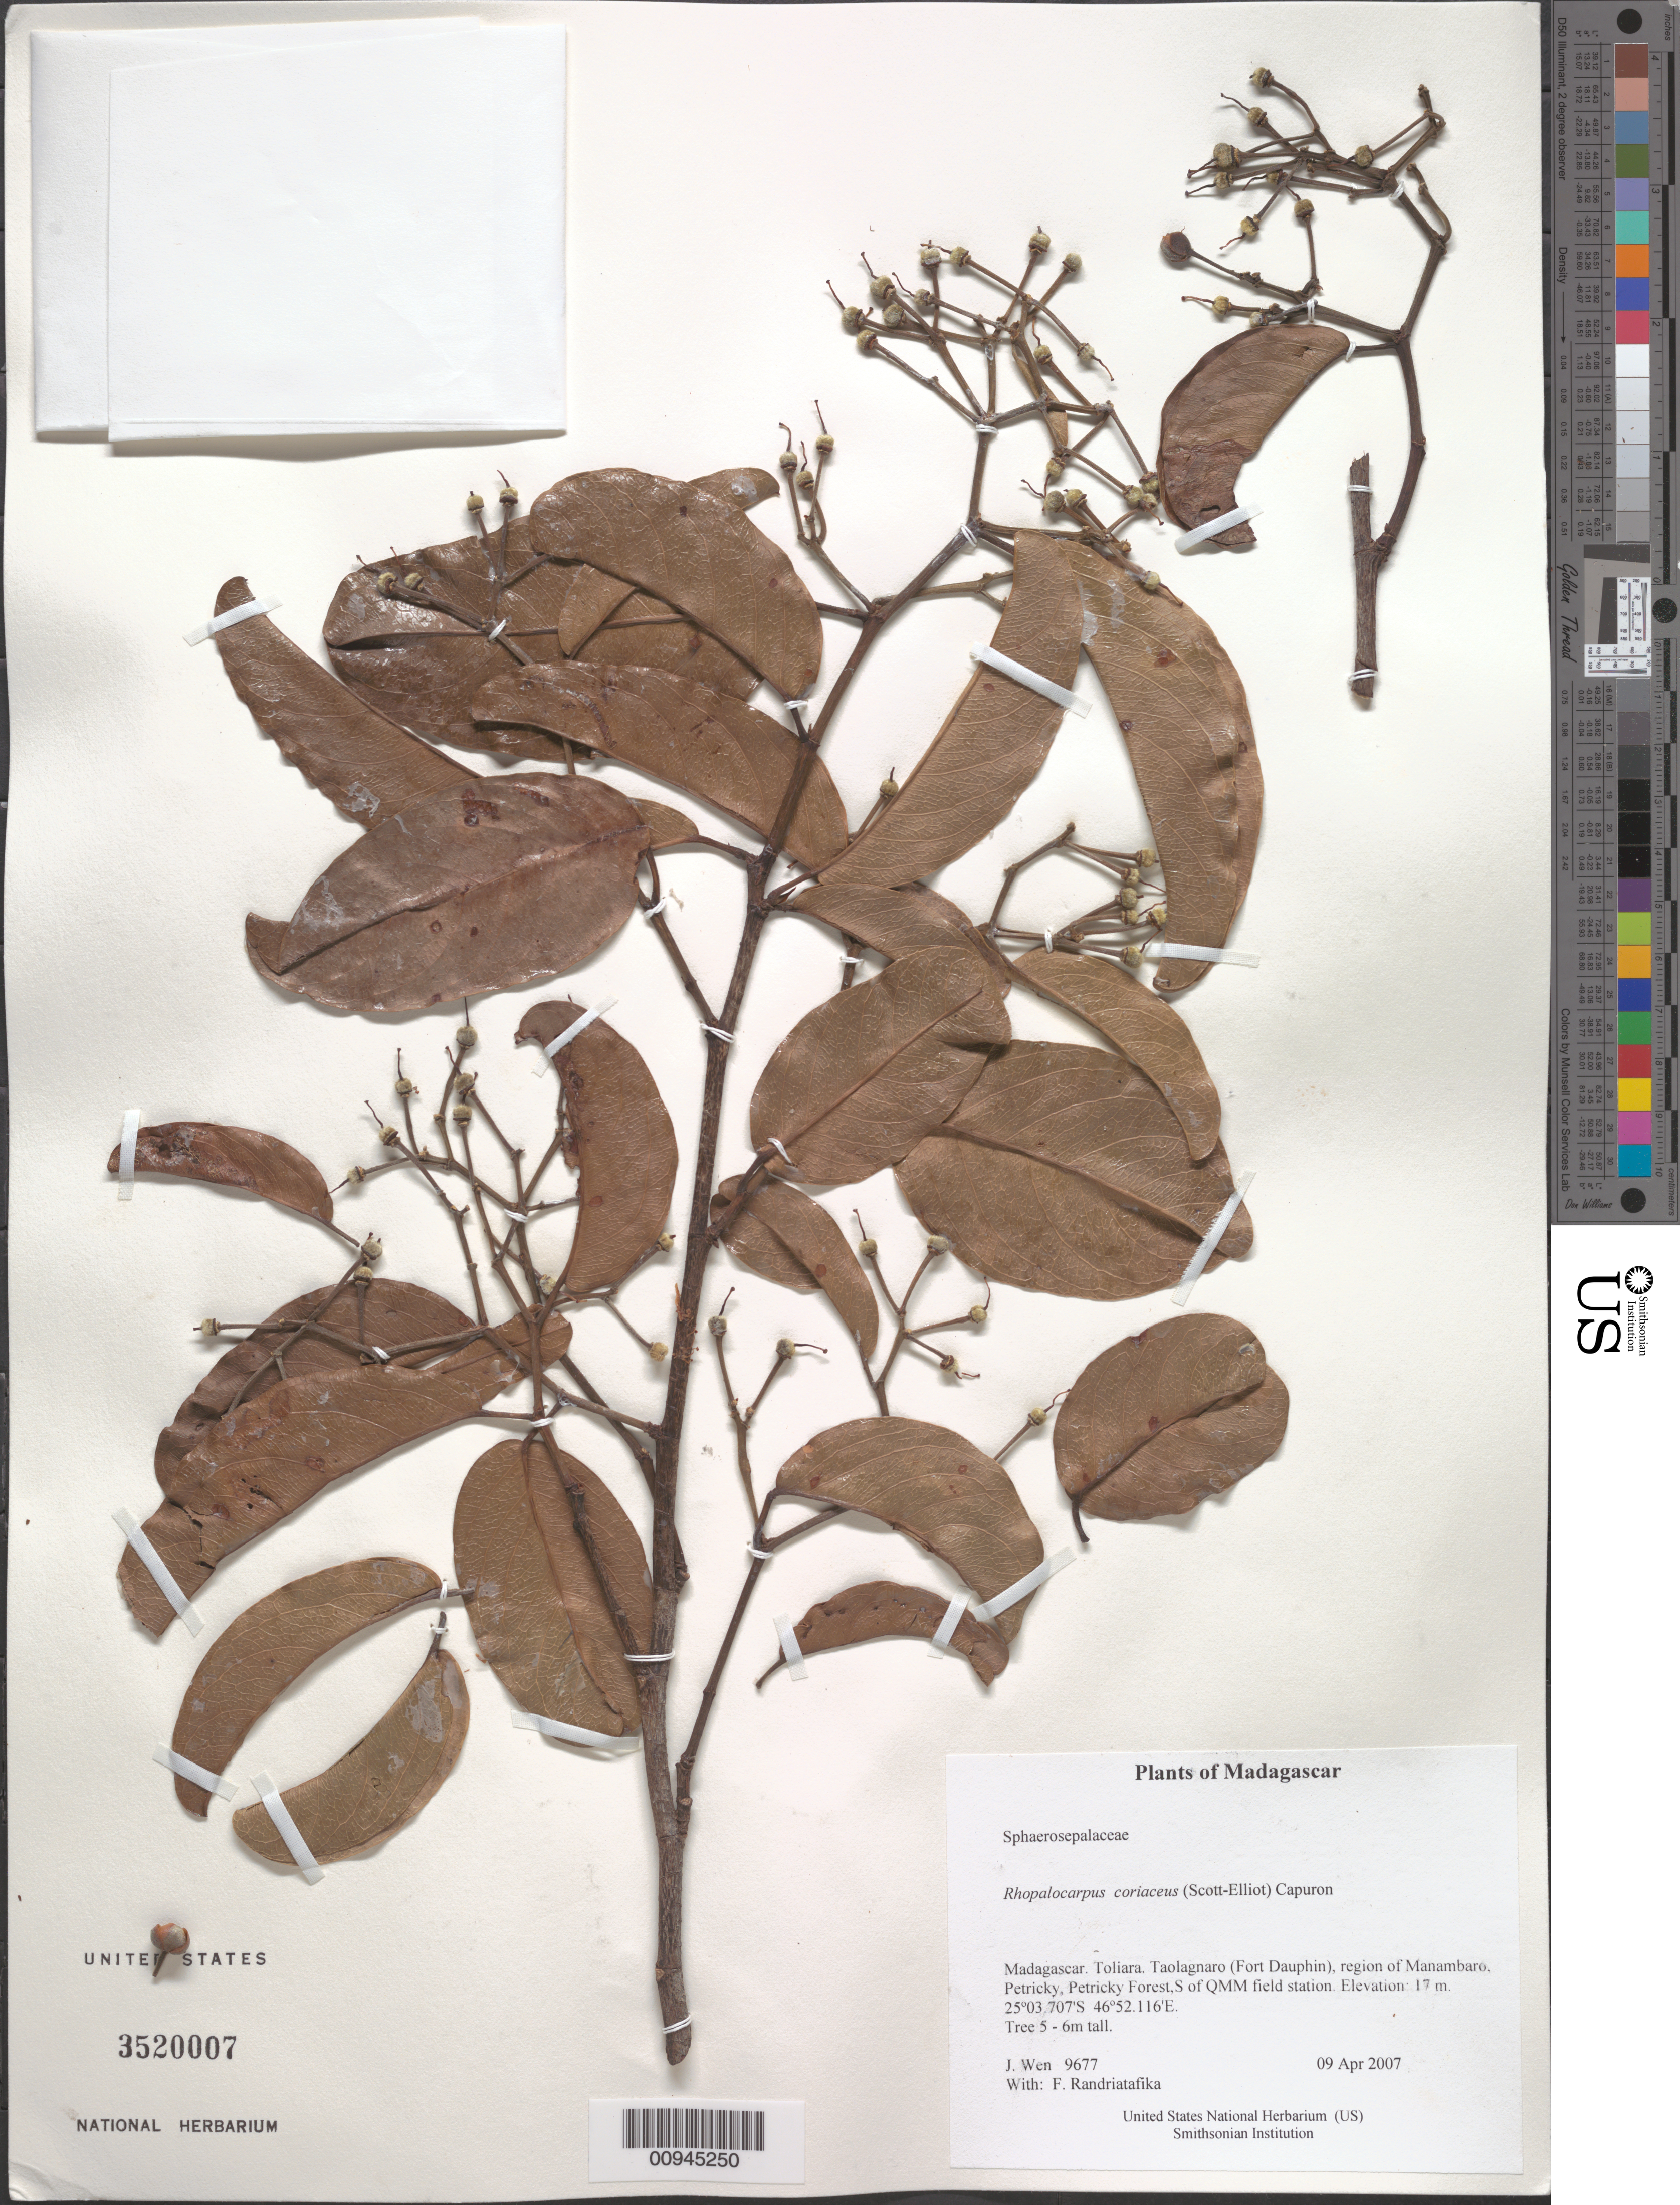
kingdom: Plantae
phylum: Tracheophyta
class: Magnoliopsida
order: Malvales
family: Sphaerosepalaceae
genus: Rhopalocarpus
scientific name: Rhopalocarpus coriaceus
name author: (Scott Elliot) Capuron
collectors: J. Wen & F. Randriatafika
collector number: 9677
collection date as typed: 09 Apr 2007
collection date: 2007-04-09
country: Madagascar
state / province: Anosy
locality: Taolagnaro (Fort Dauphin), region of Manambaro, Petricky, Petricky Forest, S of QMM field station.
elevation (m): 17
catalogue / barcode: US 3520007